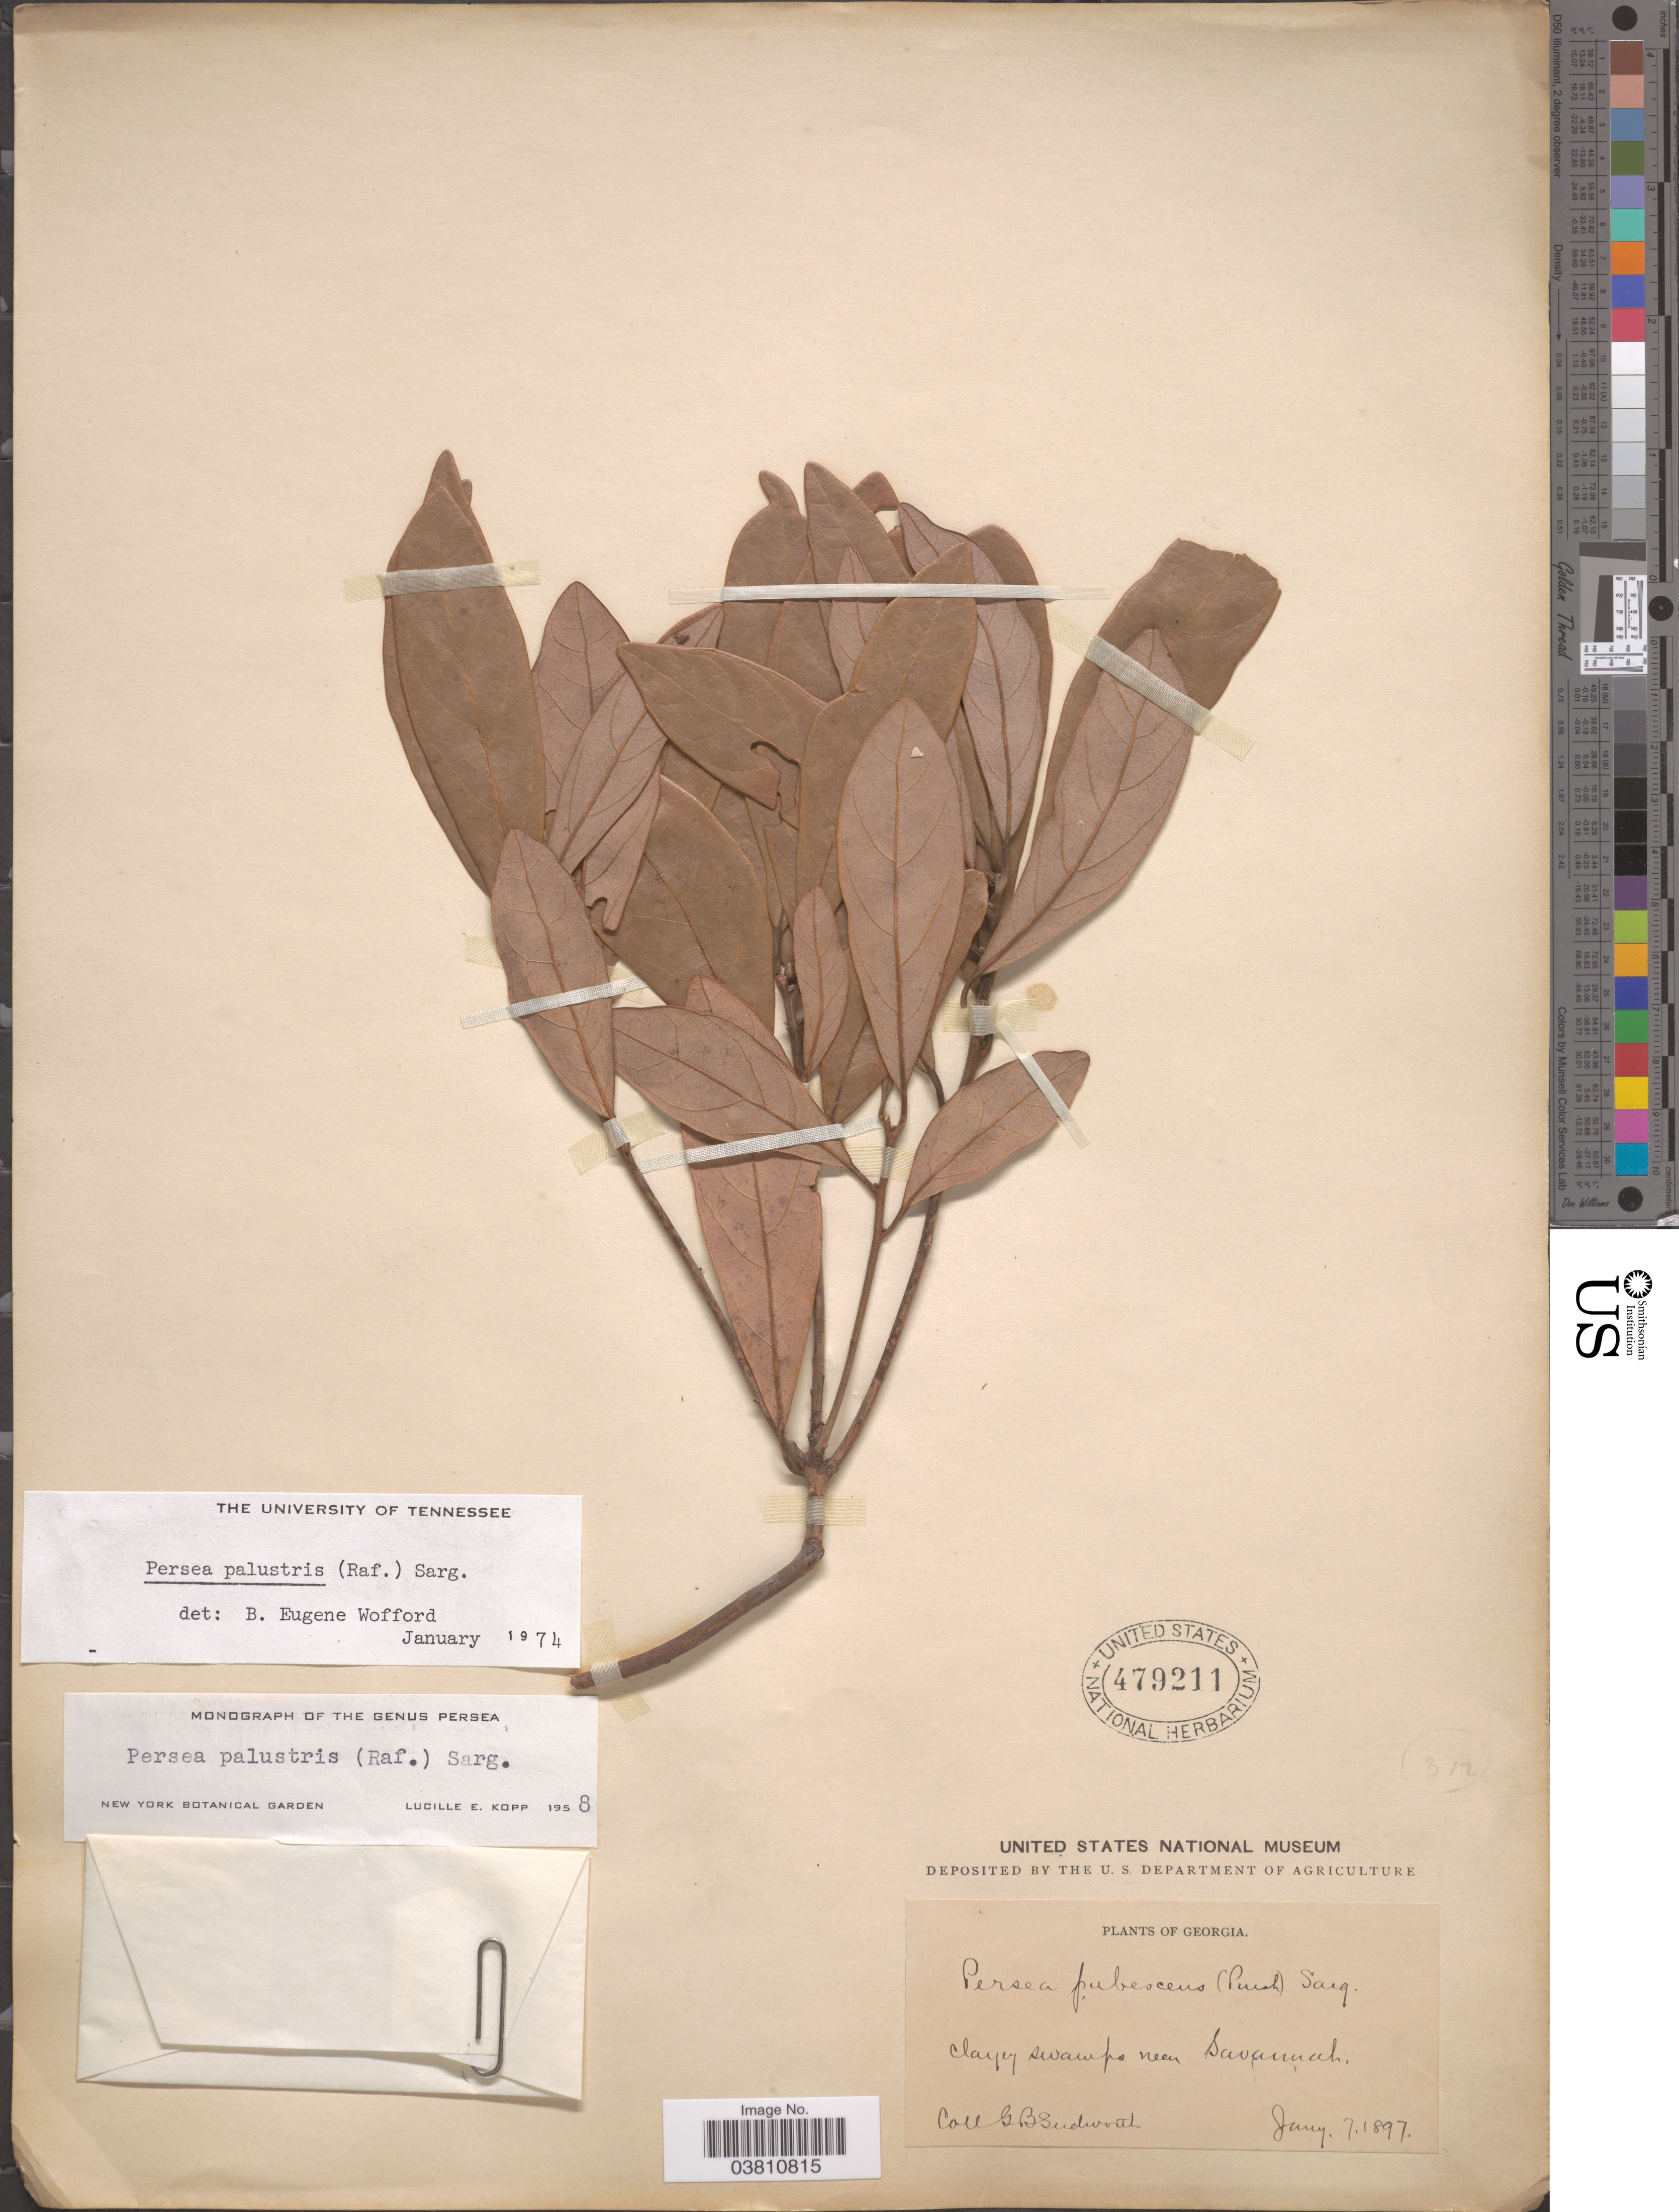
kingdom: Plantae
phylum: Tracheophyta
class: Magnoliopsida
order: Laurales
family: Lauraceae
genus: Persea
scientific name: Persea palustris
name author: (Raf.) Sarg.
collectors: G. B. Sudworth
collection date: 1897-06-07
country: United States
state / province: Georgia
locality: Clayey swamps near Savannah.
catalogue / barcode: US 479211